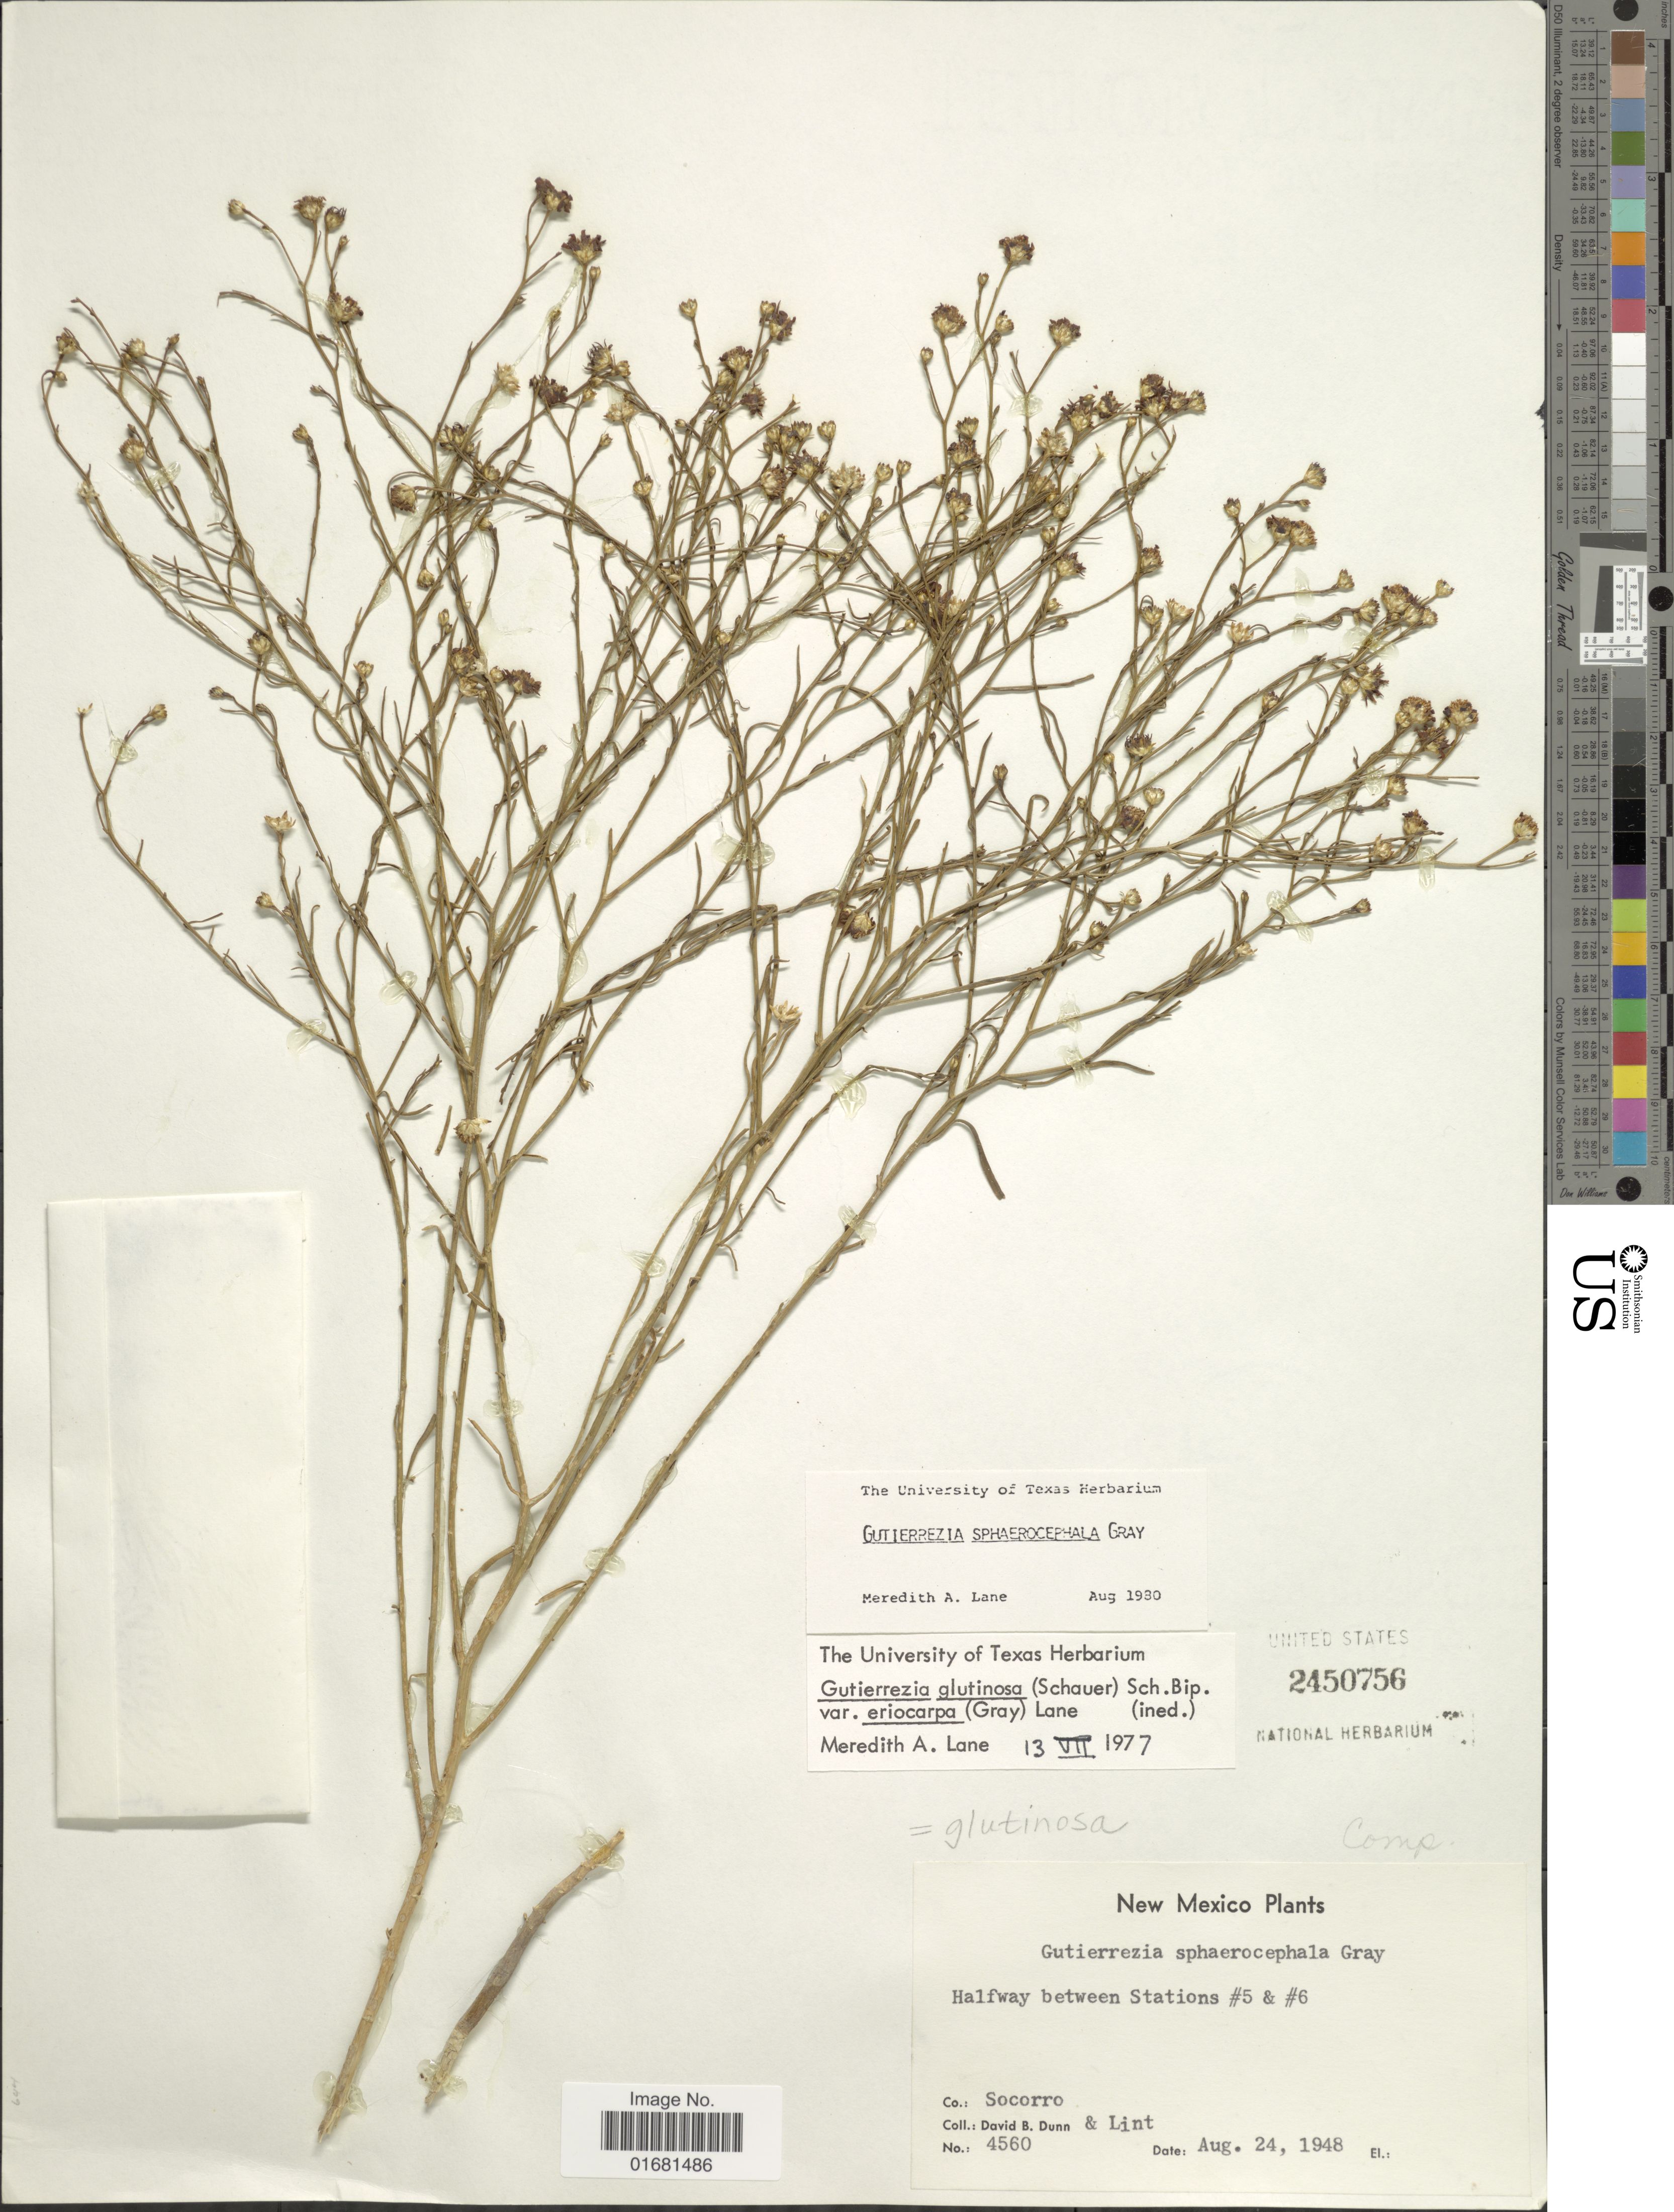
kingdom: Plantae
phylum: Tracheophyta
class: Magnoliopsida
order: Asterales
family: Asteraceae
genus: Gutierrezia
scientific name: Gutierrezia sphaerocephala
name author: A. Gray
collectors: D. B. Dunn & -. Lint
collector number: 4560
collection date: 1948-08-24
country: United States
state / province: New Mexico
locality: New Mexico. Co.: Socorro. Halfway between Stations #5 & #6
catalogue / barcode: US 2450756